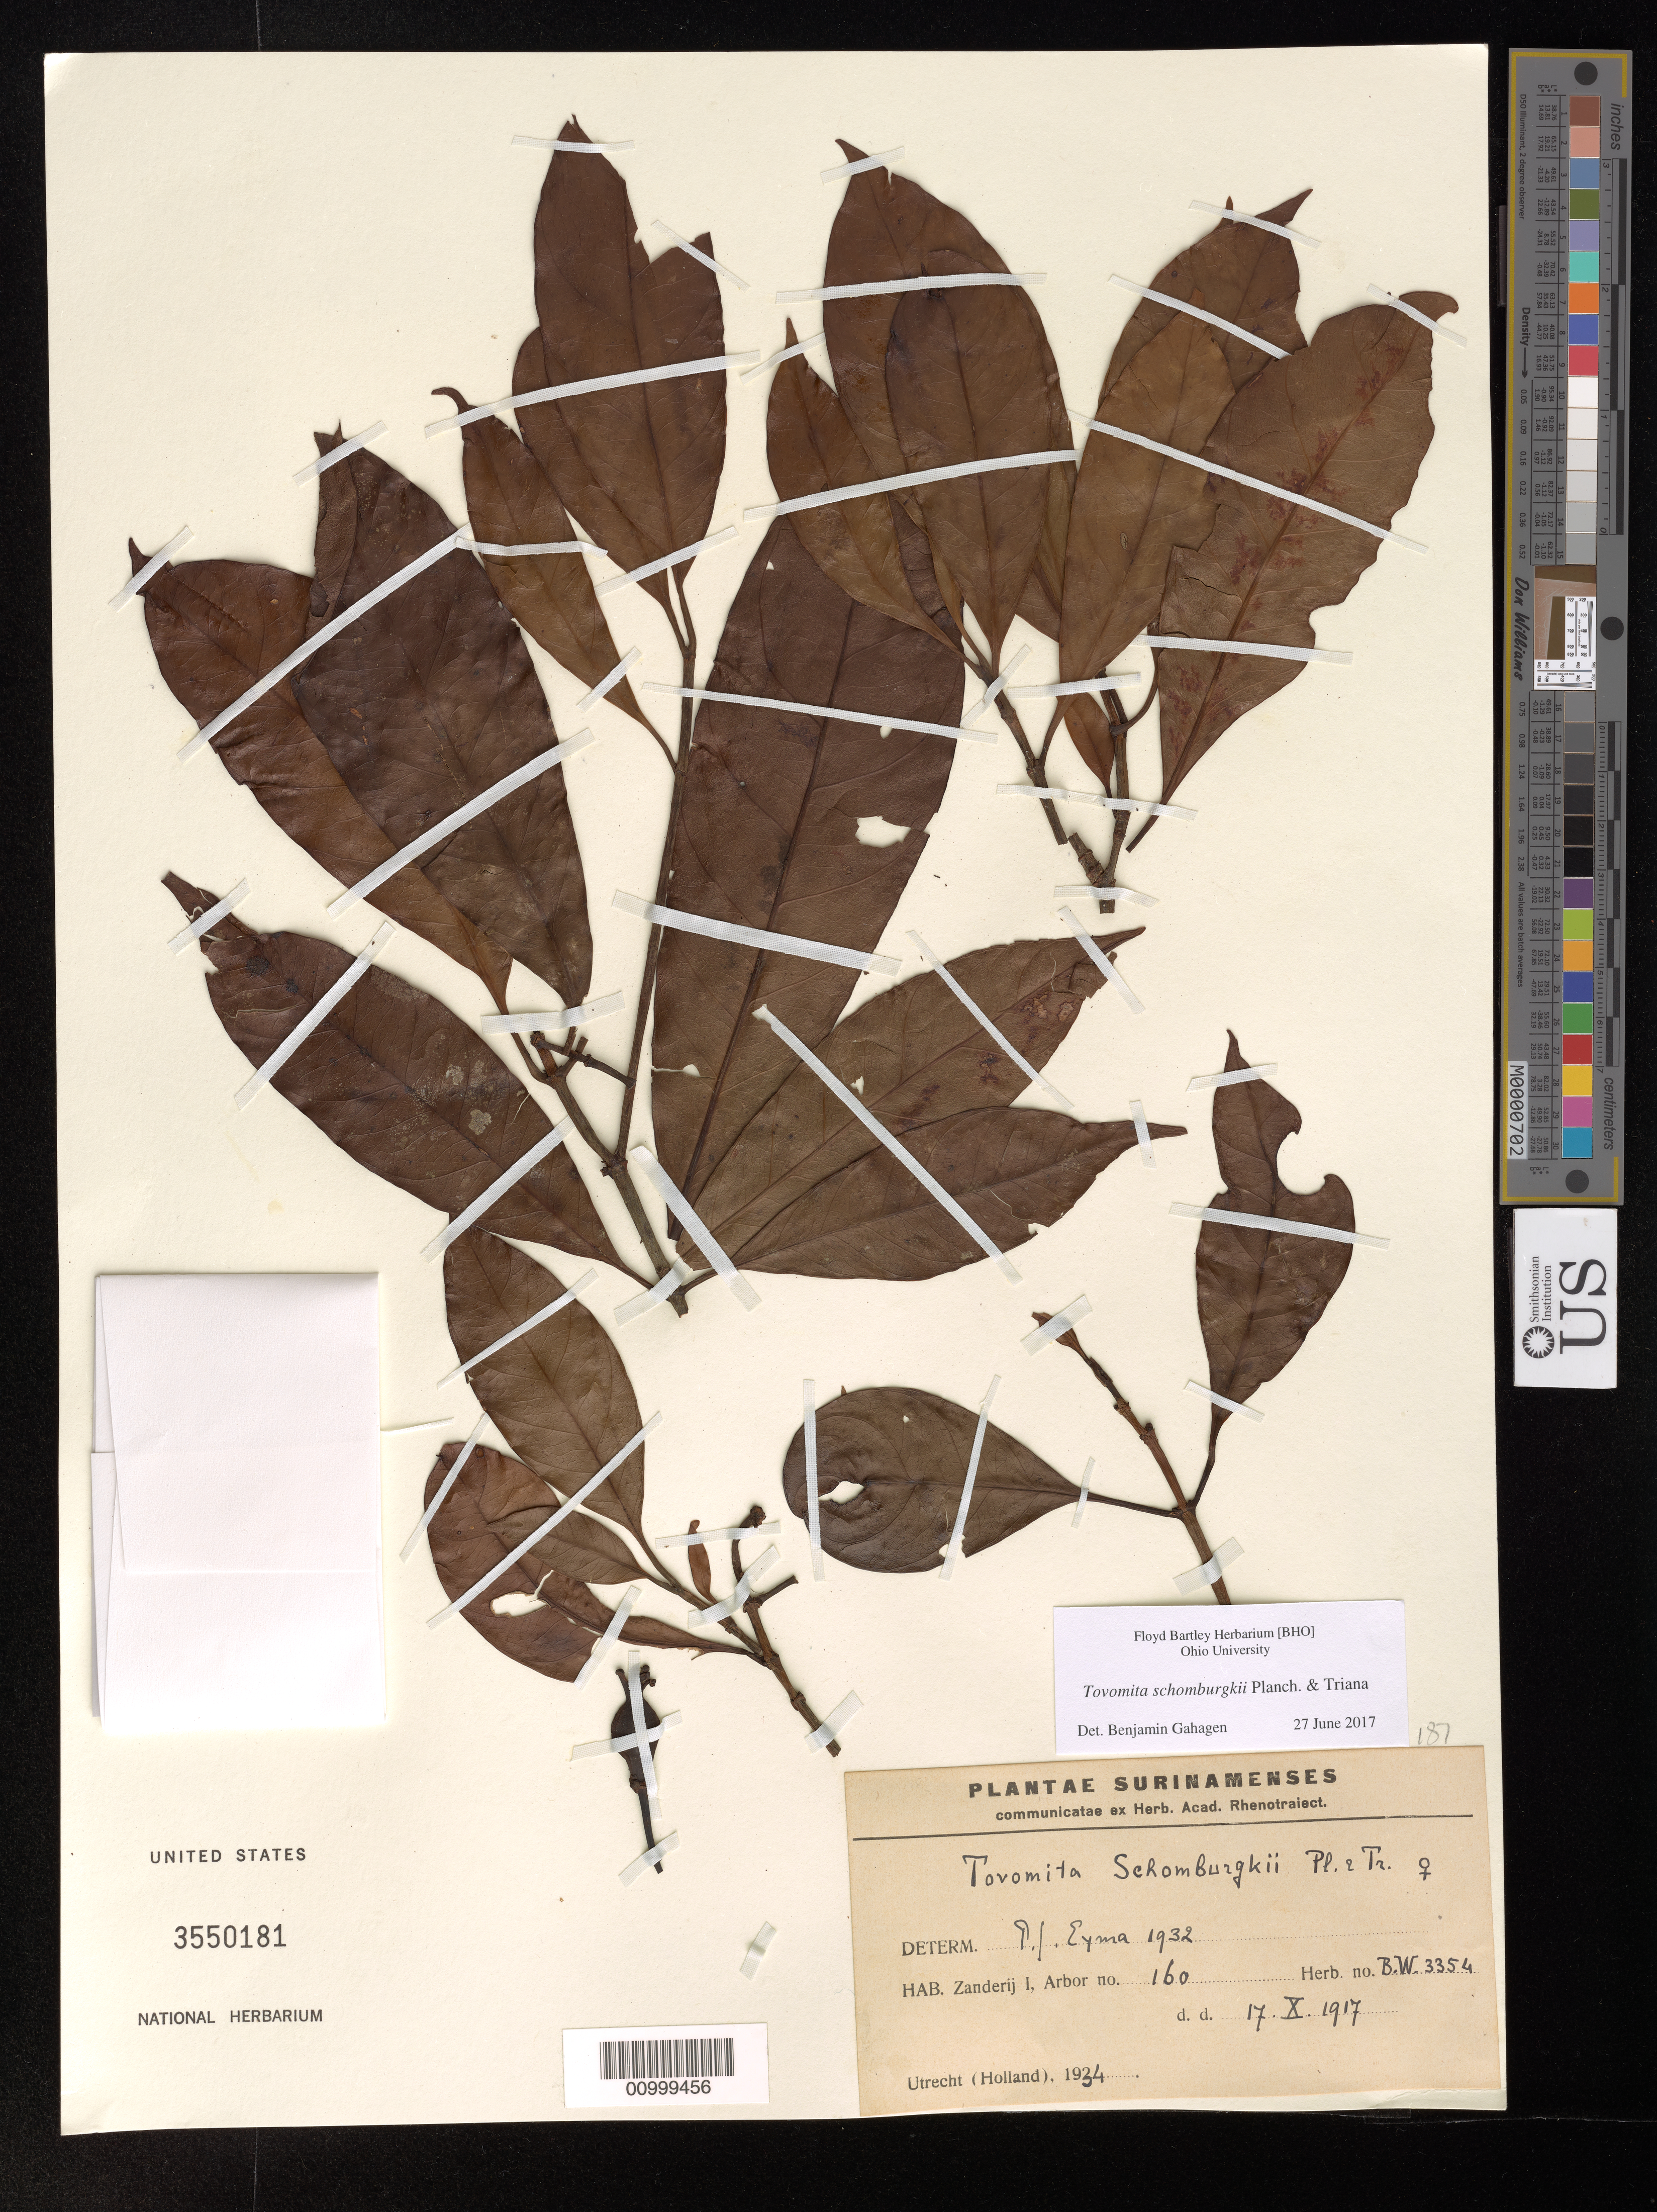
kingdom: Plantae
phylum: Tracheophyta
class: Magnoliopsida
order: Malpighiales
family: Clusiaceae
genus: Tovomita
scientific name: Tovomita schomburgkii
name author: Planch. & Triana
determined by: Eyma, P. J.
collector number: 3354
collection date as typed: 17-Oct-17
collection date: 1917-10-17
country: Suriname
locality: Zanderij I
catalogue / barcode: US 3550181